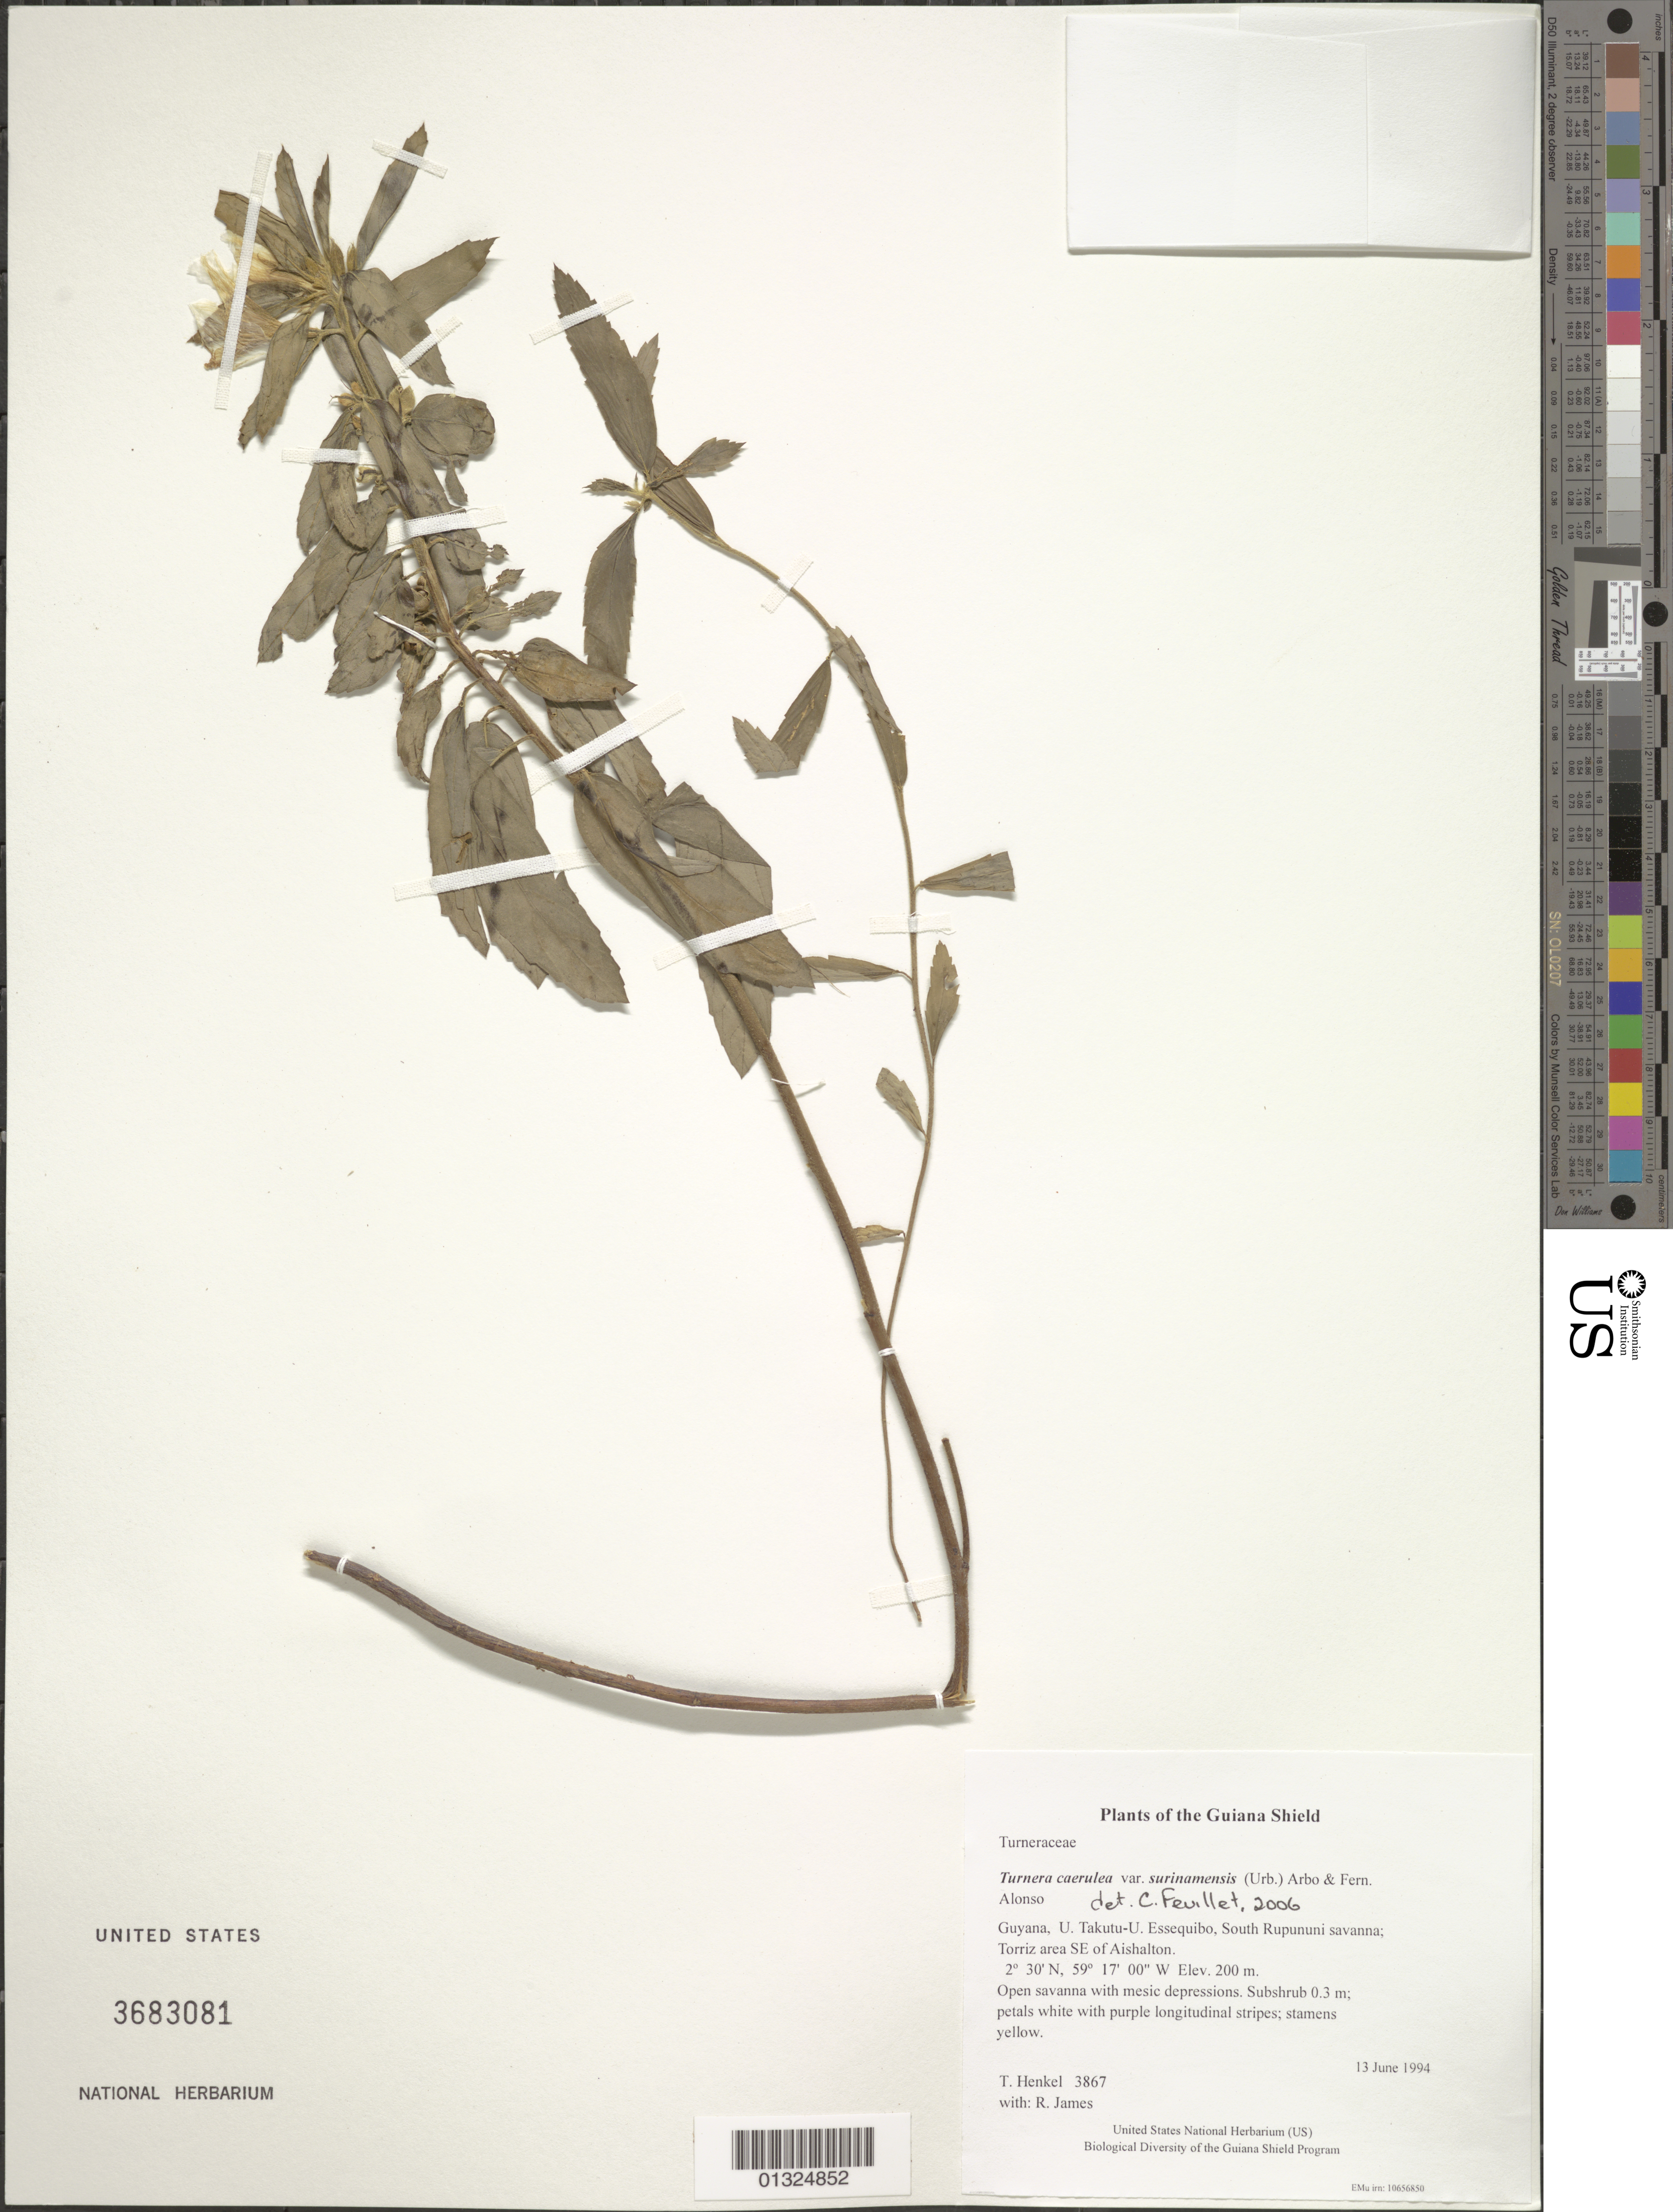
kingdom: Plantae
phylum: Tracheophyta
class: Magnoliopsida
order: Malpighiales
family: Turneraceae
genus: Turnera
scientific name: Turnera caerulea var. surinamensis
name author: (Urb.) Arbo & Fern. Alonso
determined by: Feuillet, C.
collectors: T. Henkel & R. James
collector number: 3867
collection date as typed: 13 June 1994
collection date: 1994-06-13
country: Guyana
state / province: U. Takutu-U. Essequibo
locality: South Rupununi savanna; Torriz area SE of Aishalton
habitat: Open savanna with mesic depressions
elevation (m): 200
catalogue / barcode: US 3683081